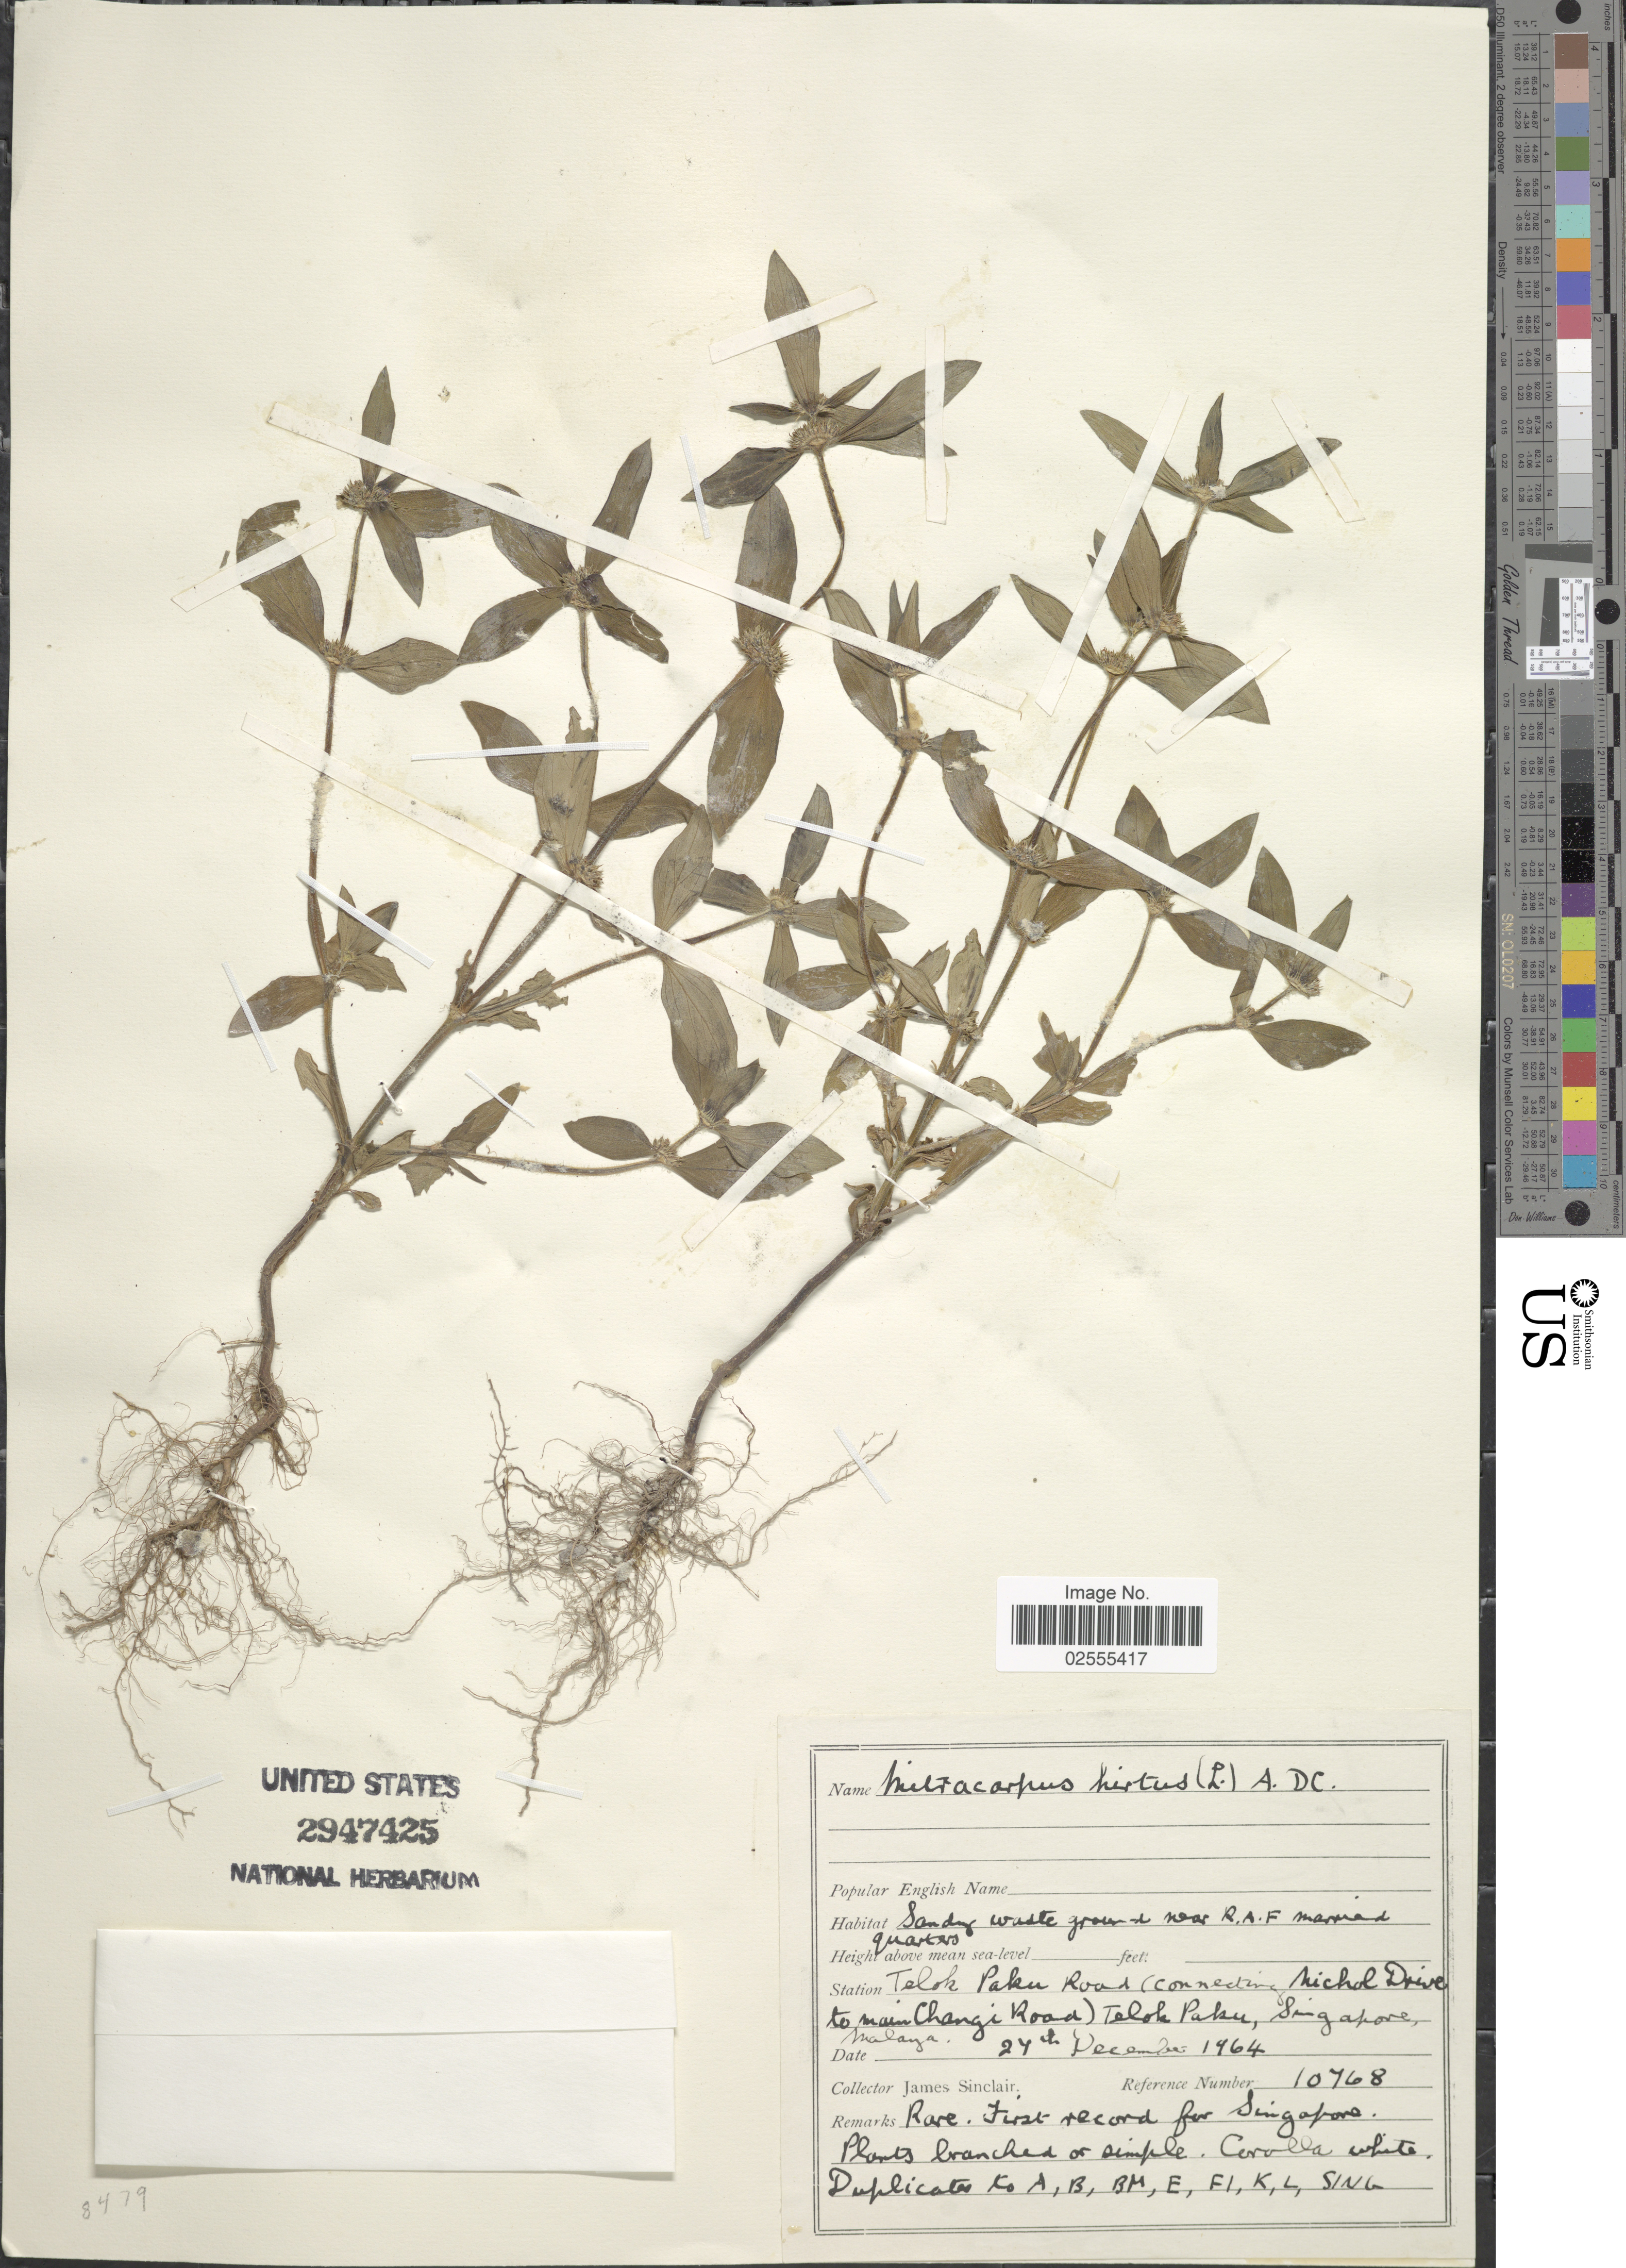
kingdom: Plantae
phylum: Tracheophyta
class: Magnoliopsida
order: Gentianales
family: Rubiaceae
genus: Mitracarpus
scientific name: Mitracarpus hirtus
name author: (L.) DC.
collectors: J. Sinclair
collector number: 10768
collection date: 1964-12-27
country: Singapore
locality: Telok Paku Road (connecting Nichol Drive to main Changi Road) Telok Paku.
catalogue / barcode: US 2947425